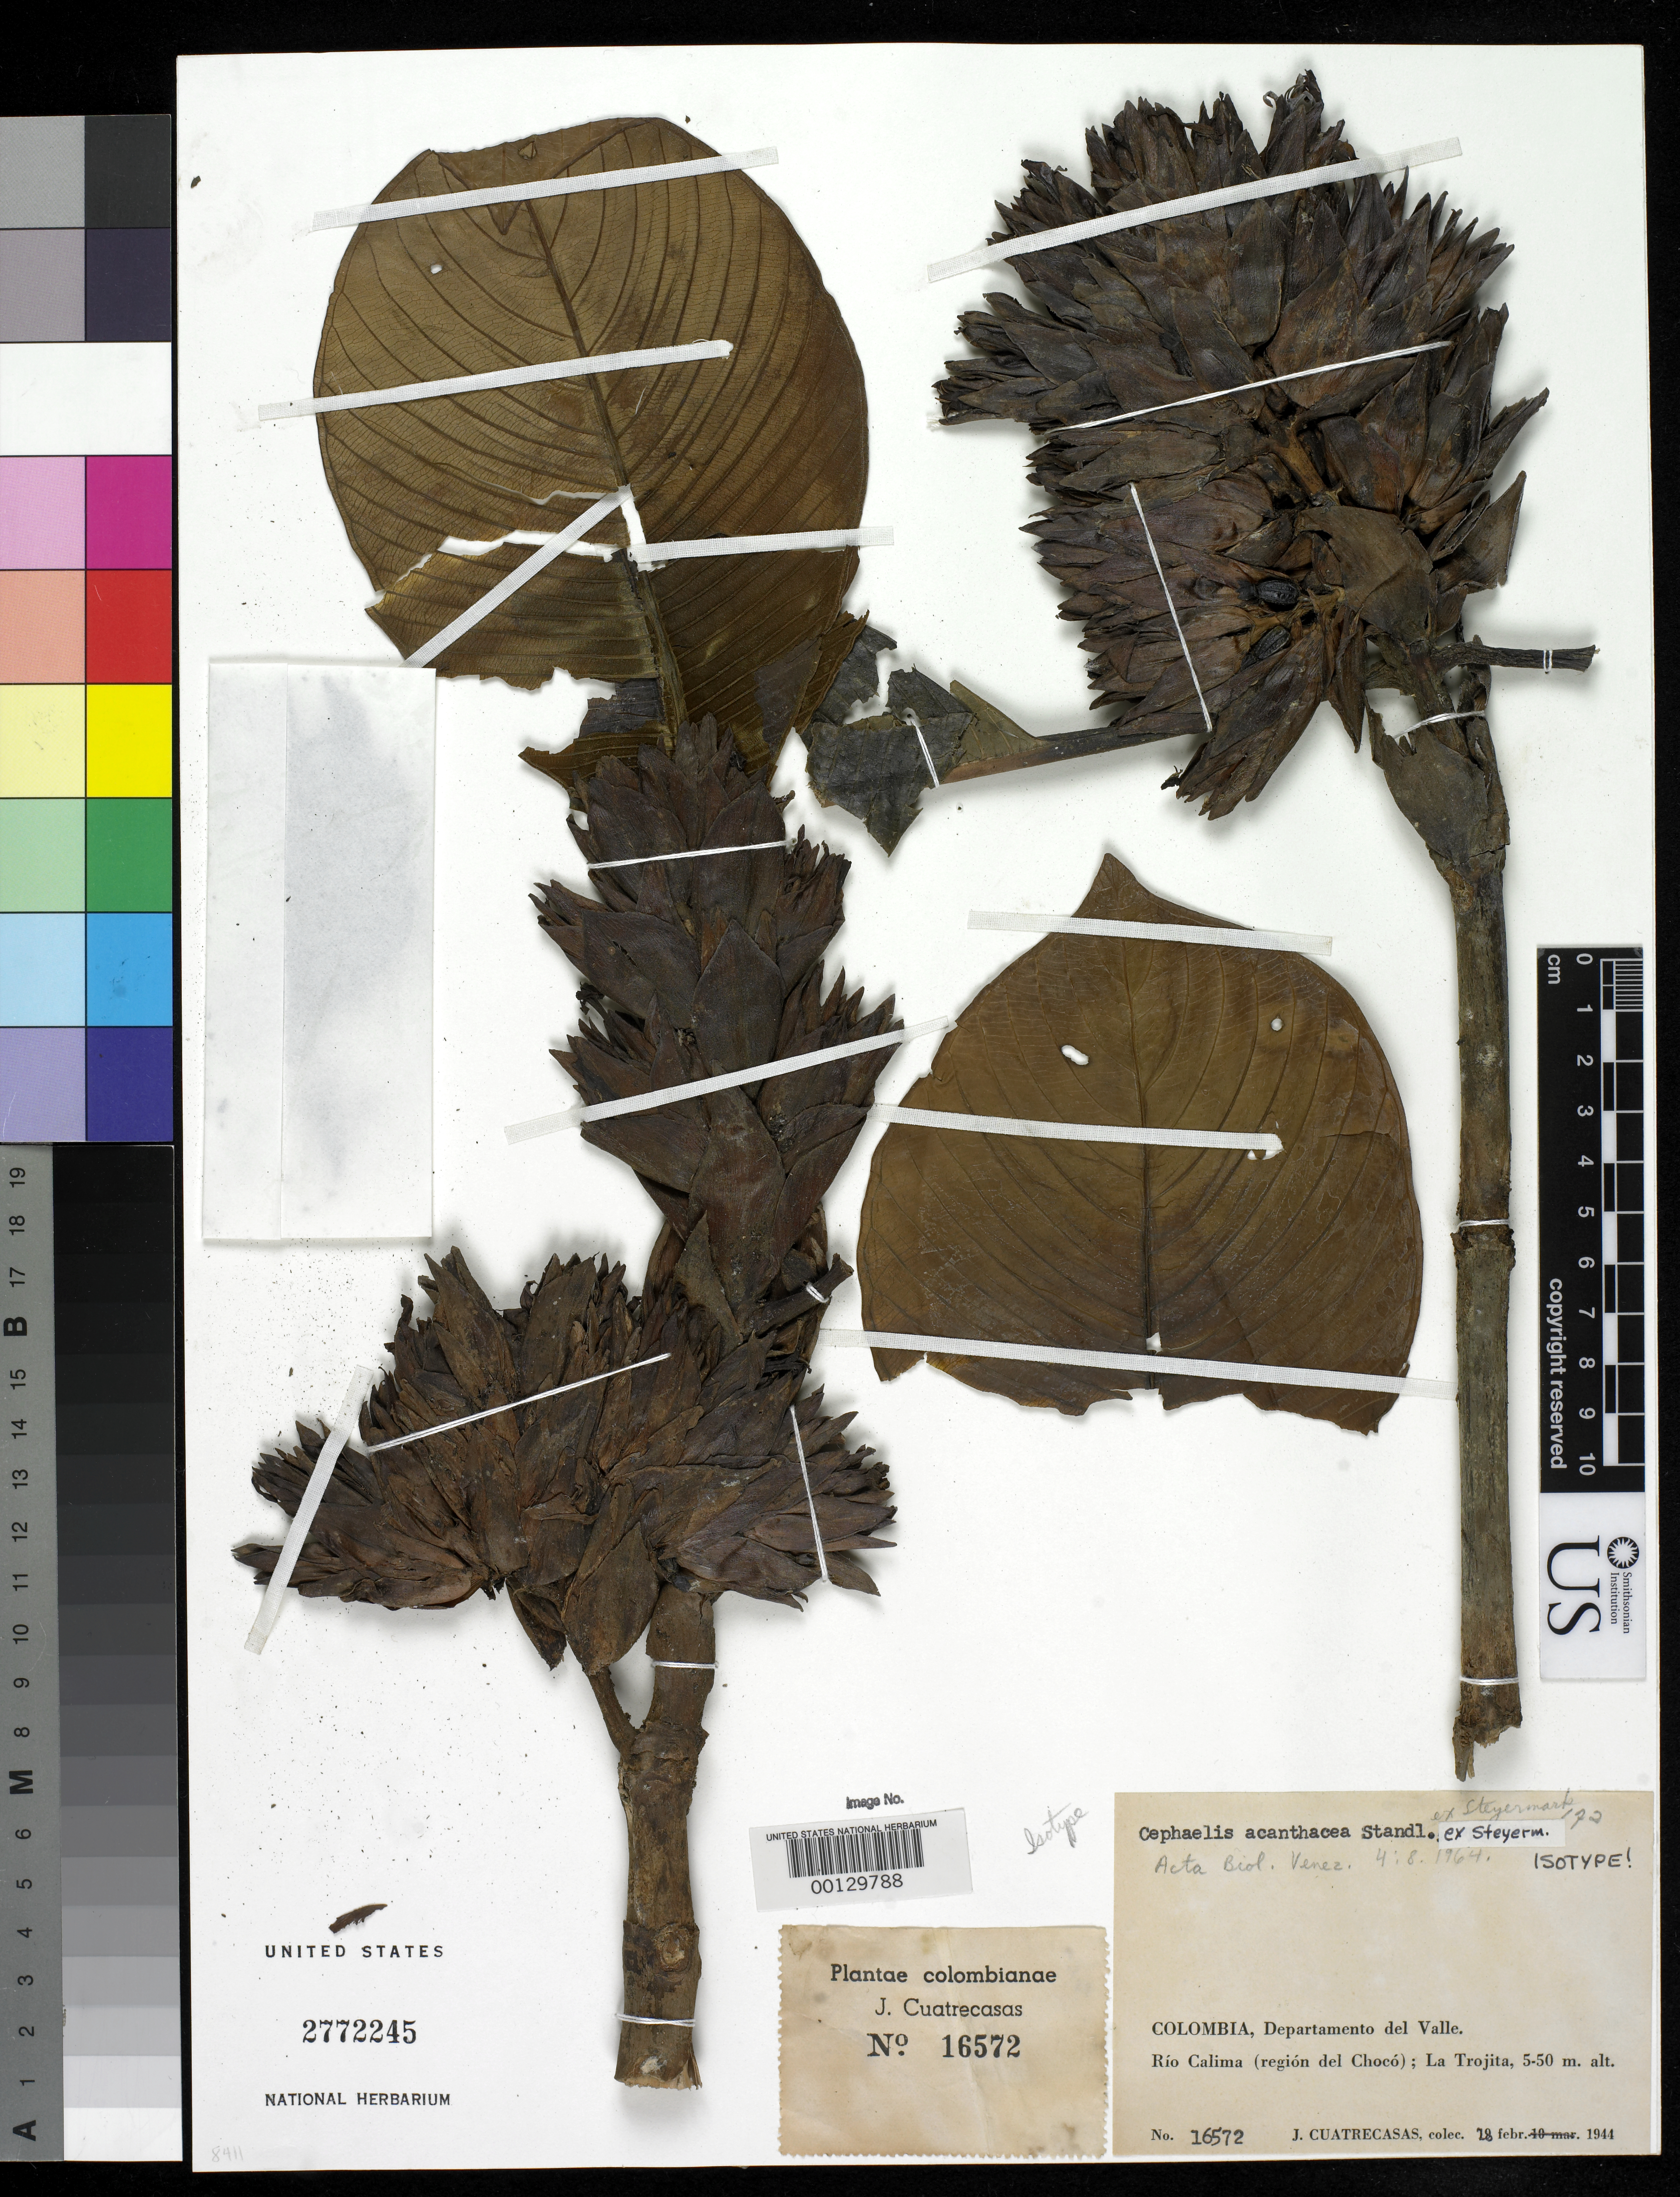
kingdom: Plantae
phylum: Tracheophyta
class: Magnoliopsida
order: Gentianales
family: Rubiaceae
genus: Cephaelis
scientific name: Cephaelis acanthacea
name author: Standl. ex Steyerm.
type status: Isotype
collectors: J. Cuatrecasas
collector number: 16572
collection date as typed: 19 Feb 1944 to 10 Mar 1944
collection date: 1944-02-19/1944-03-10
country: Colombia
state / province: Valle del Cauca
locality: Rio Calima (región del Chocó) La Trojita.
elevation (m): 5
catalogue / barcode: US 2772245